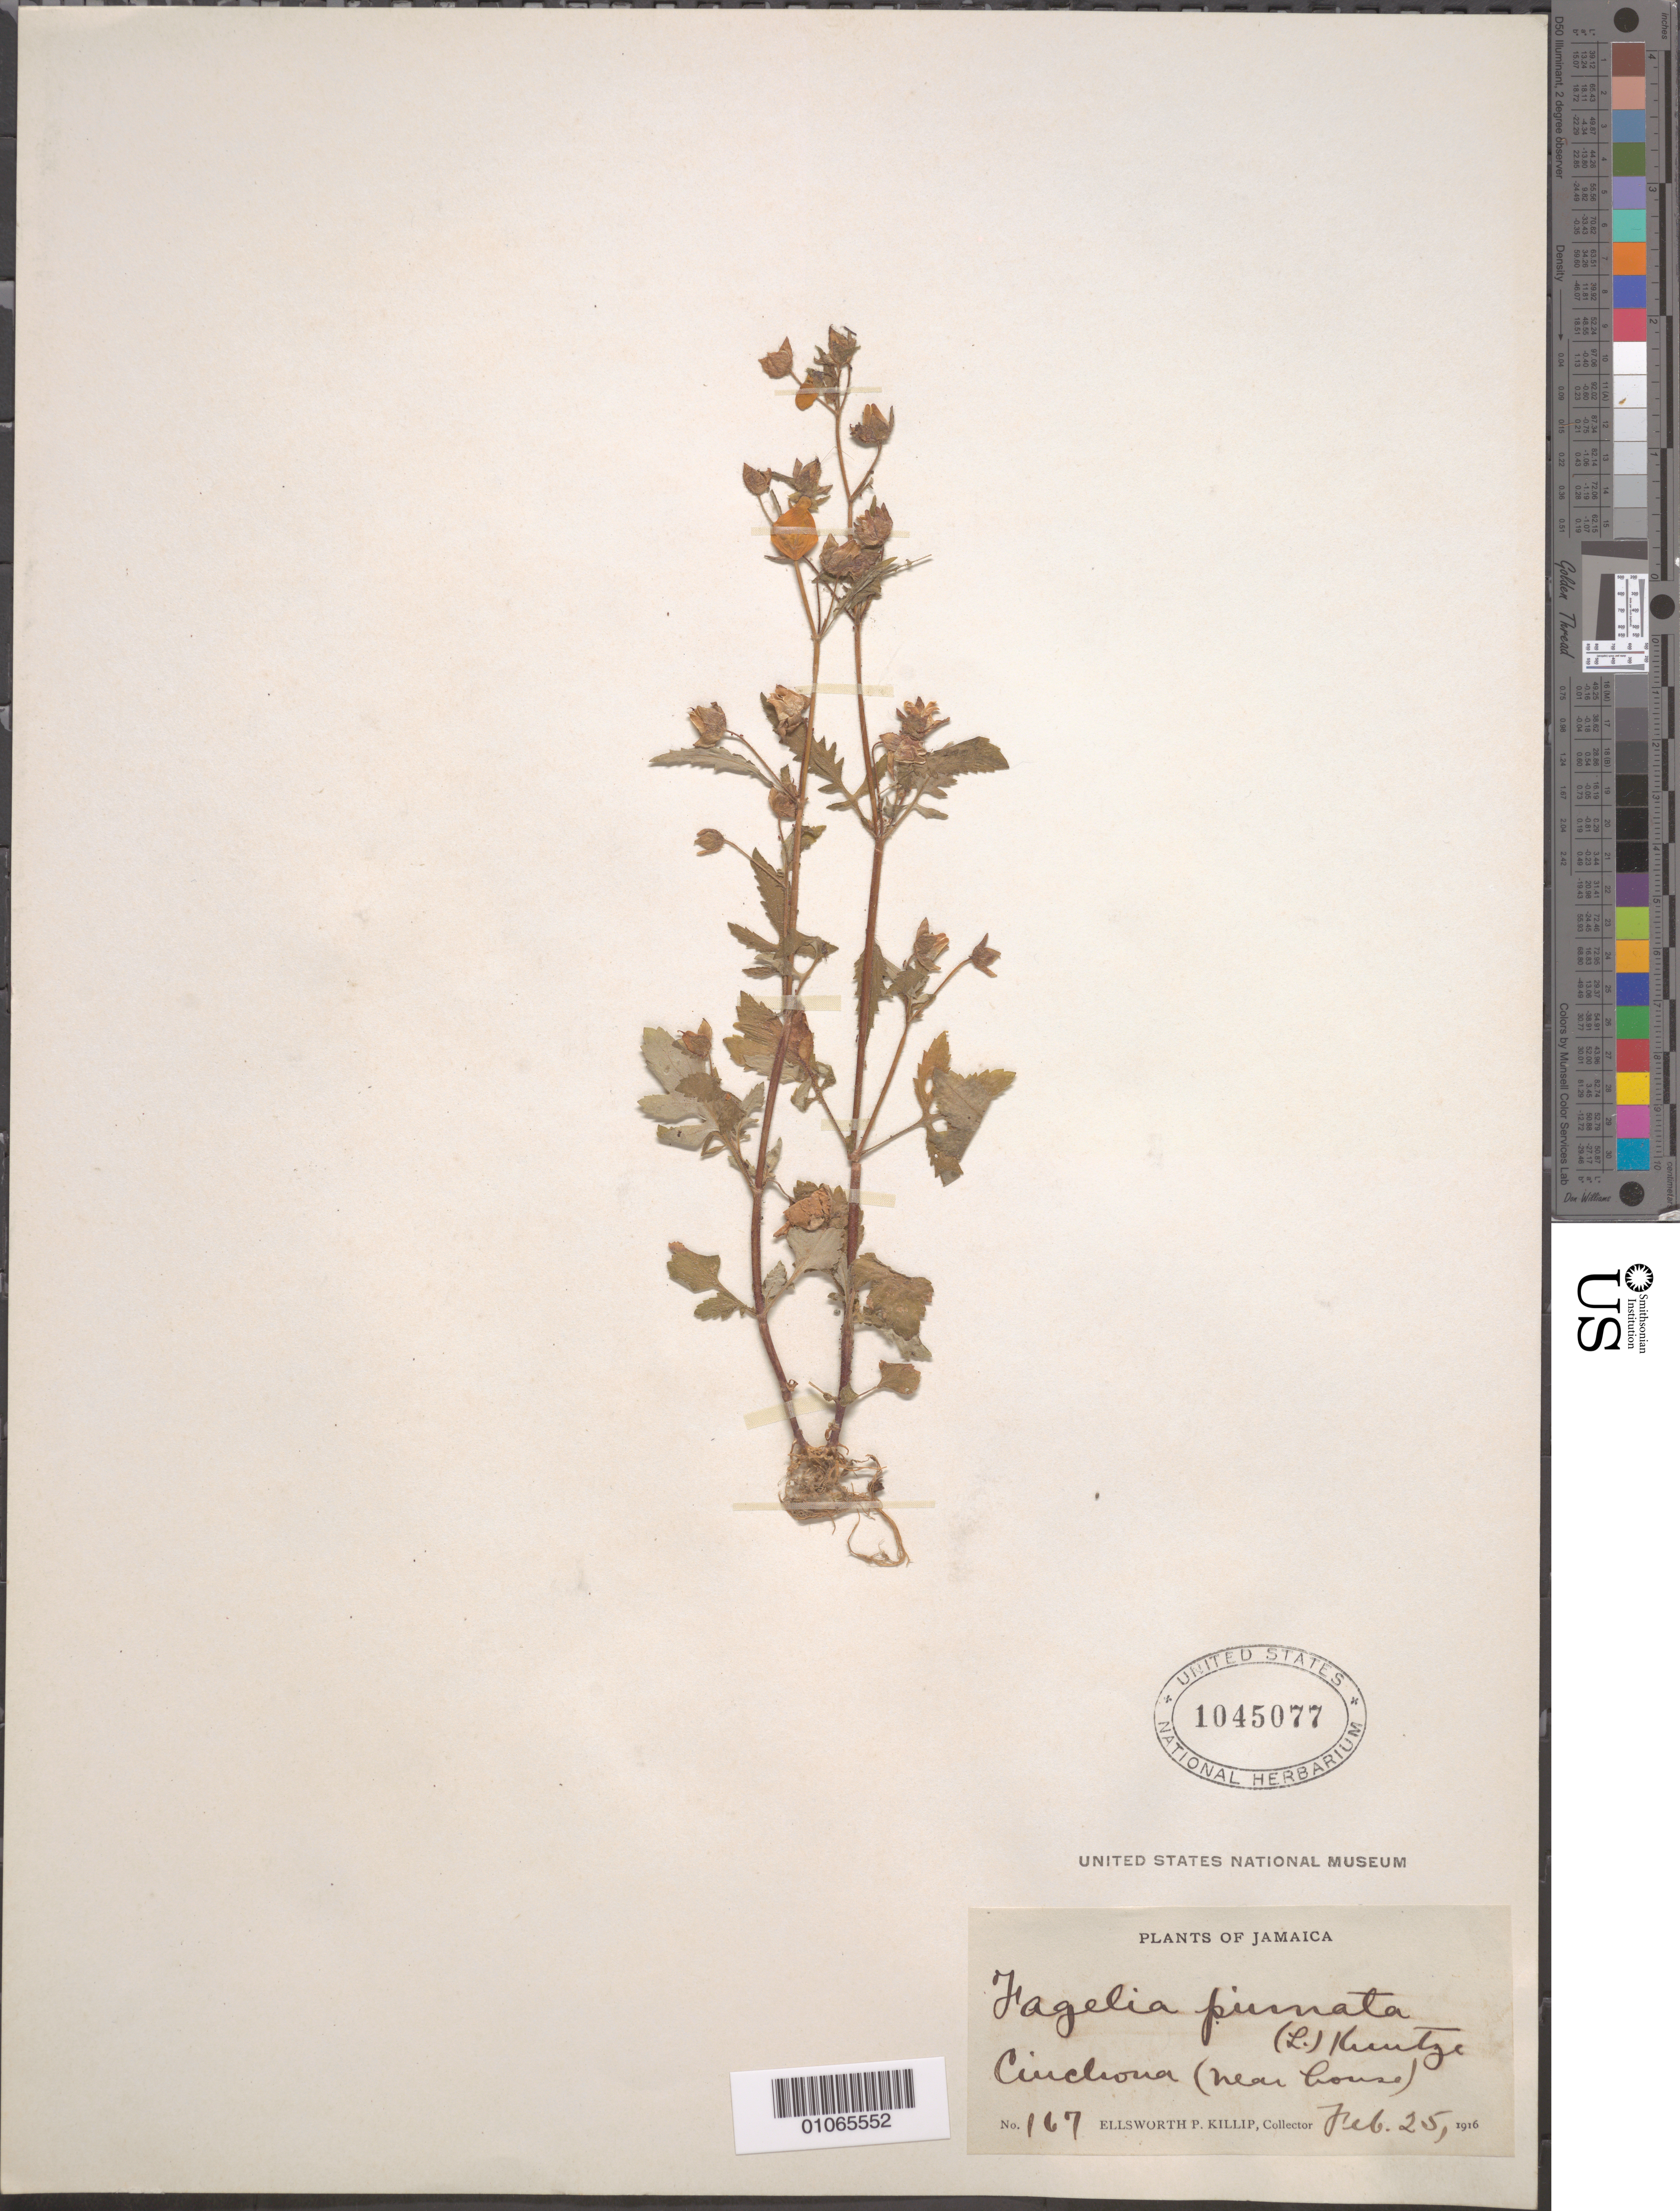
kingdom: Plantae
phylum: Tracheophyta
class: Magnoliopsida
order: Lamiales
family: Calceolariaceae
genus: Calceolaria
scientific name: Calceolaria tripartita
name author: Ruiz & Pav.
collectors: E. P. Killip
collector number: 167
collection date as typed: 25 Feb 1916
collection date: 1916-02-25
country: Jamaica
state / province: Saint Andrew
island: Jamaica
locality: Cinchona (near house).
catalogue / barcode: US 1045077